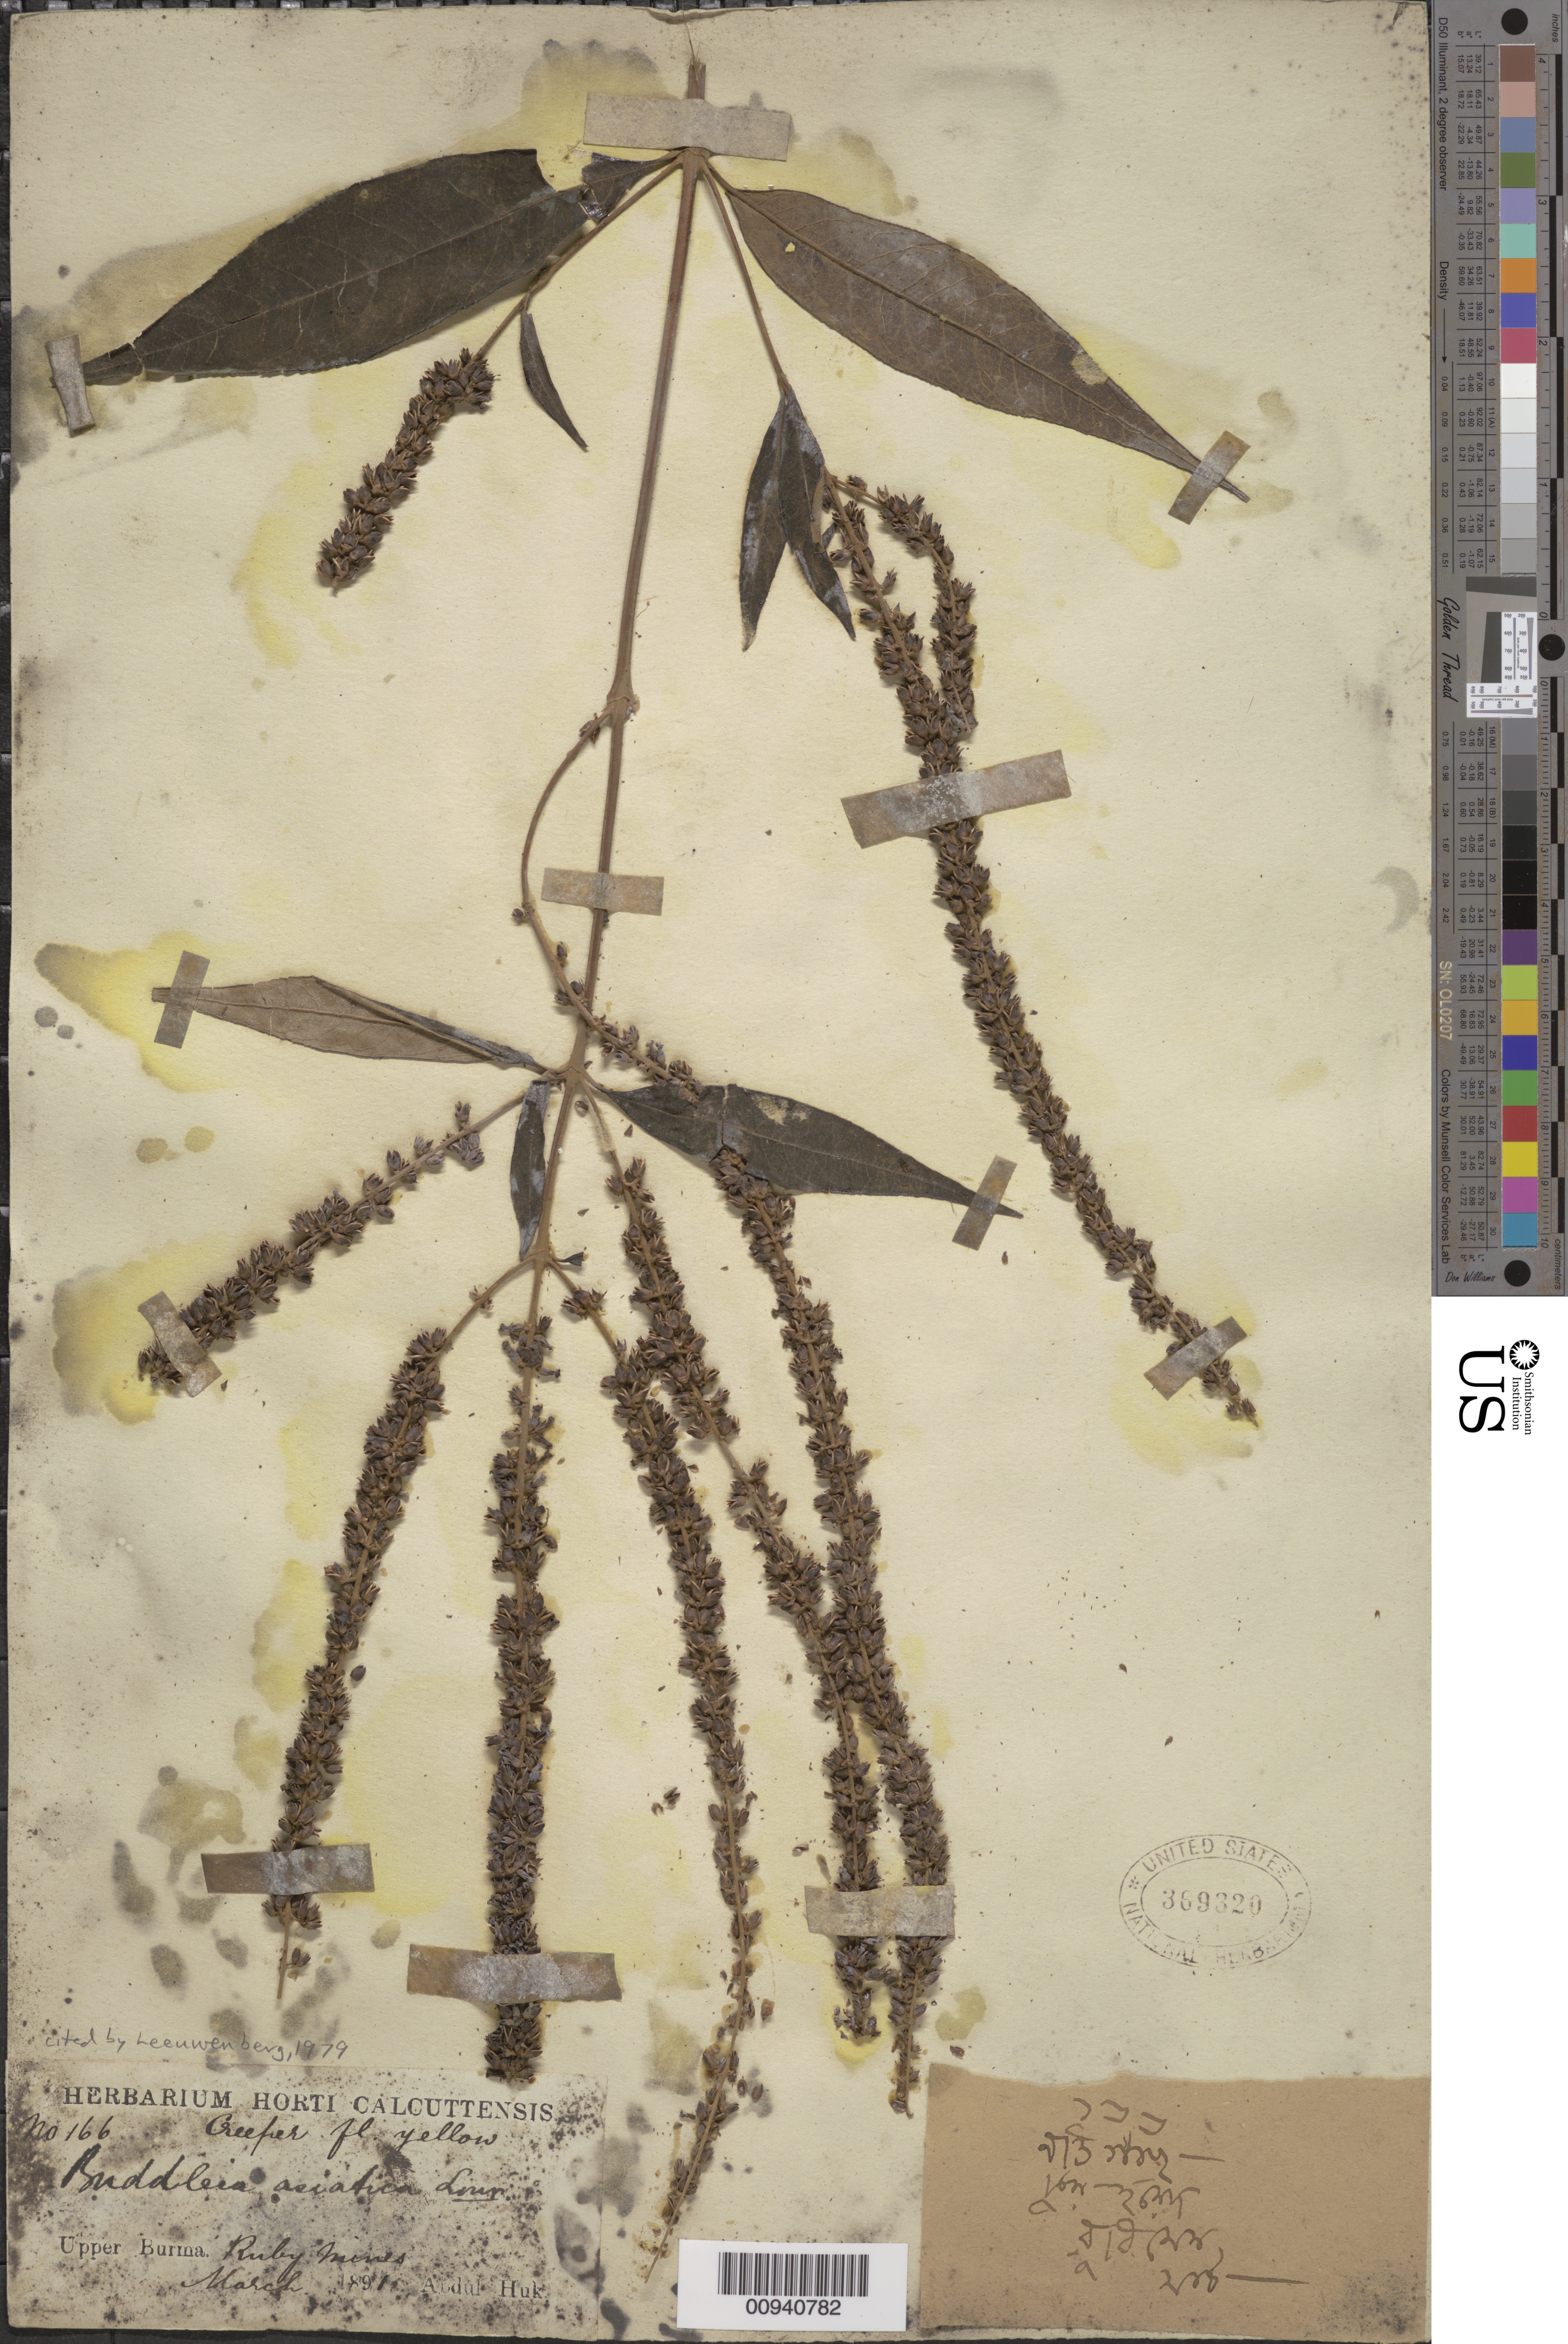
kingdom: Plantae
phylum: Tracheophyta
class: Magnoliopsida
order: Lamiales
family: Scrophulariaceae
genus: Buddleja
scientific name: Buddleja asiatica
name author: Lour.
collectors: A. Huk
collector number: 166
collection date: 1891-03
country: Myanmar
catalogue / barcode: US 369320